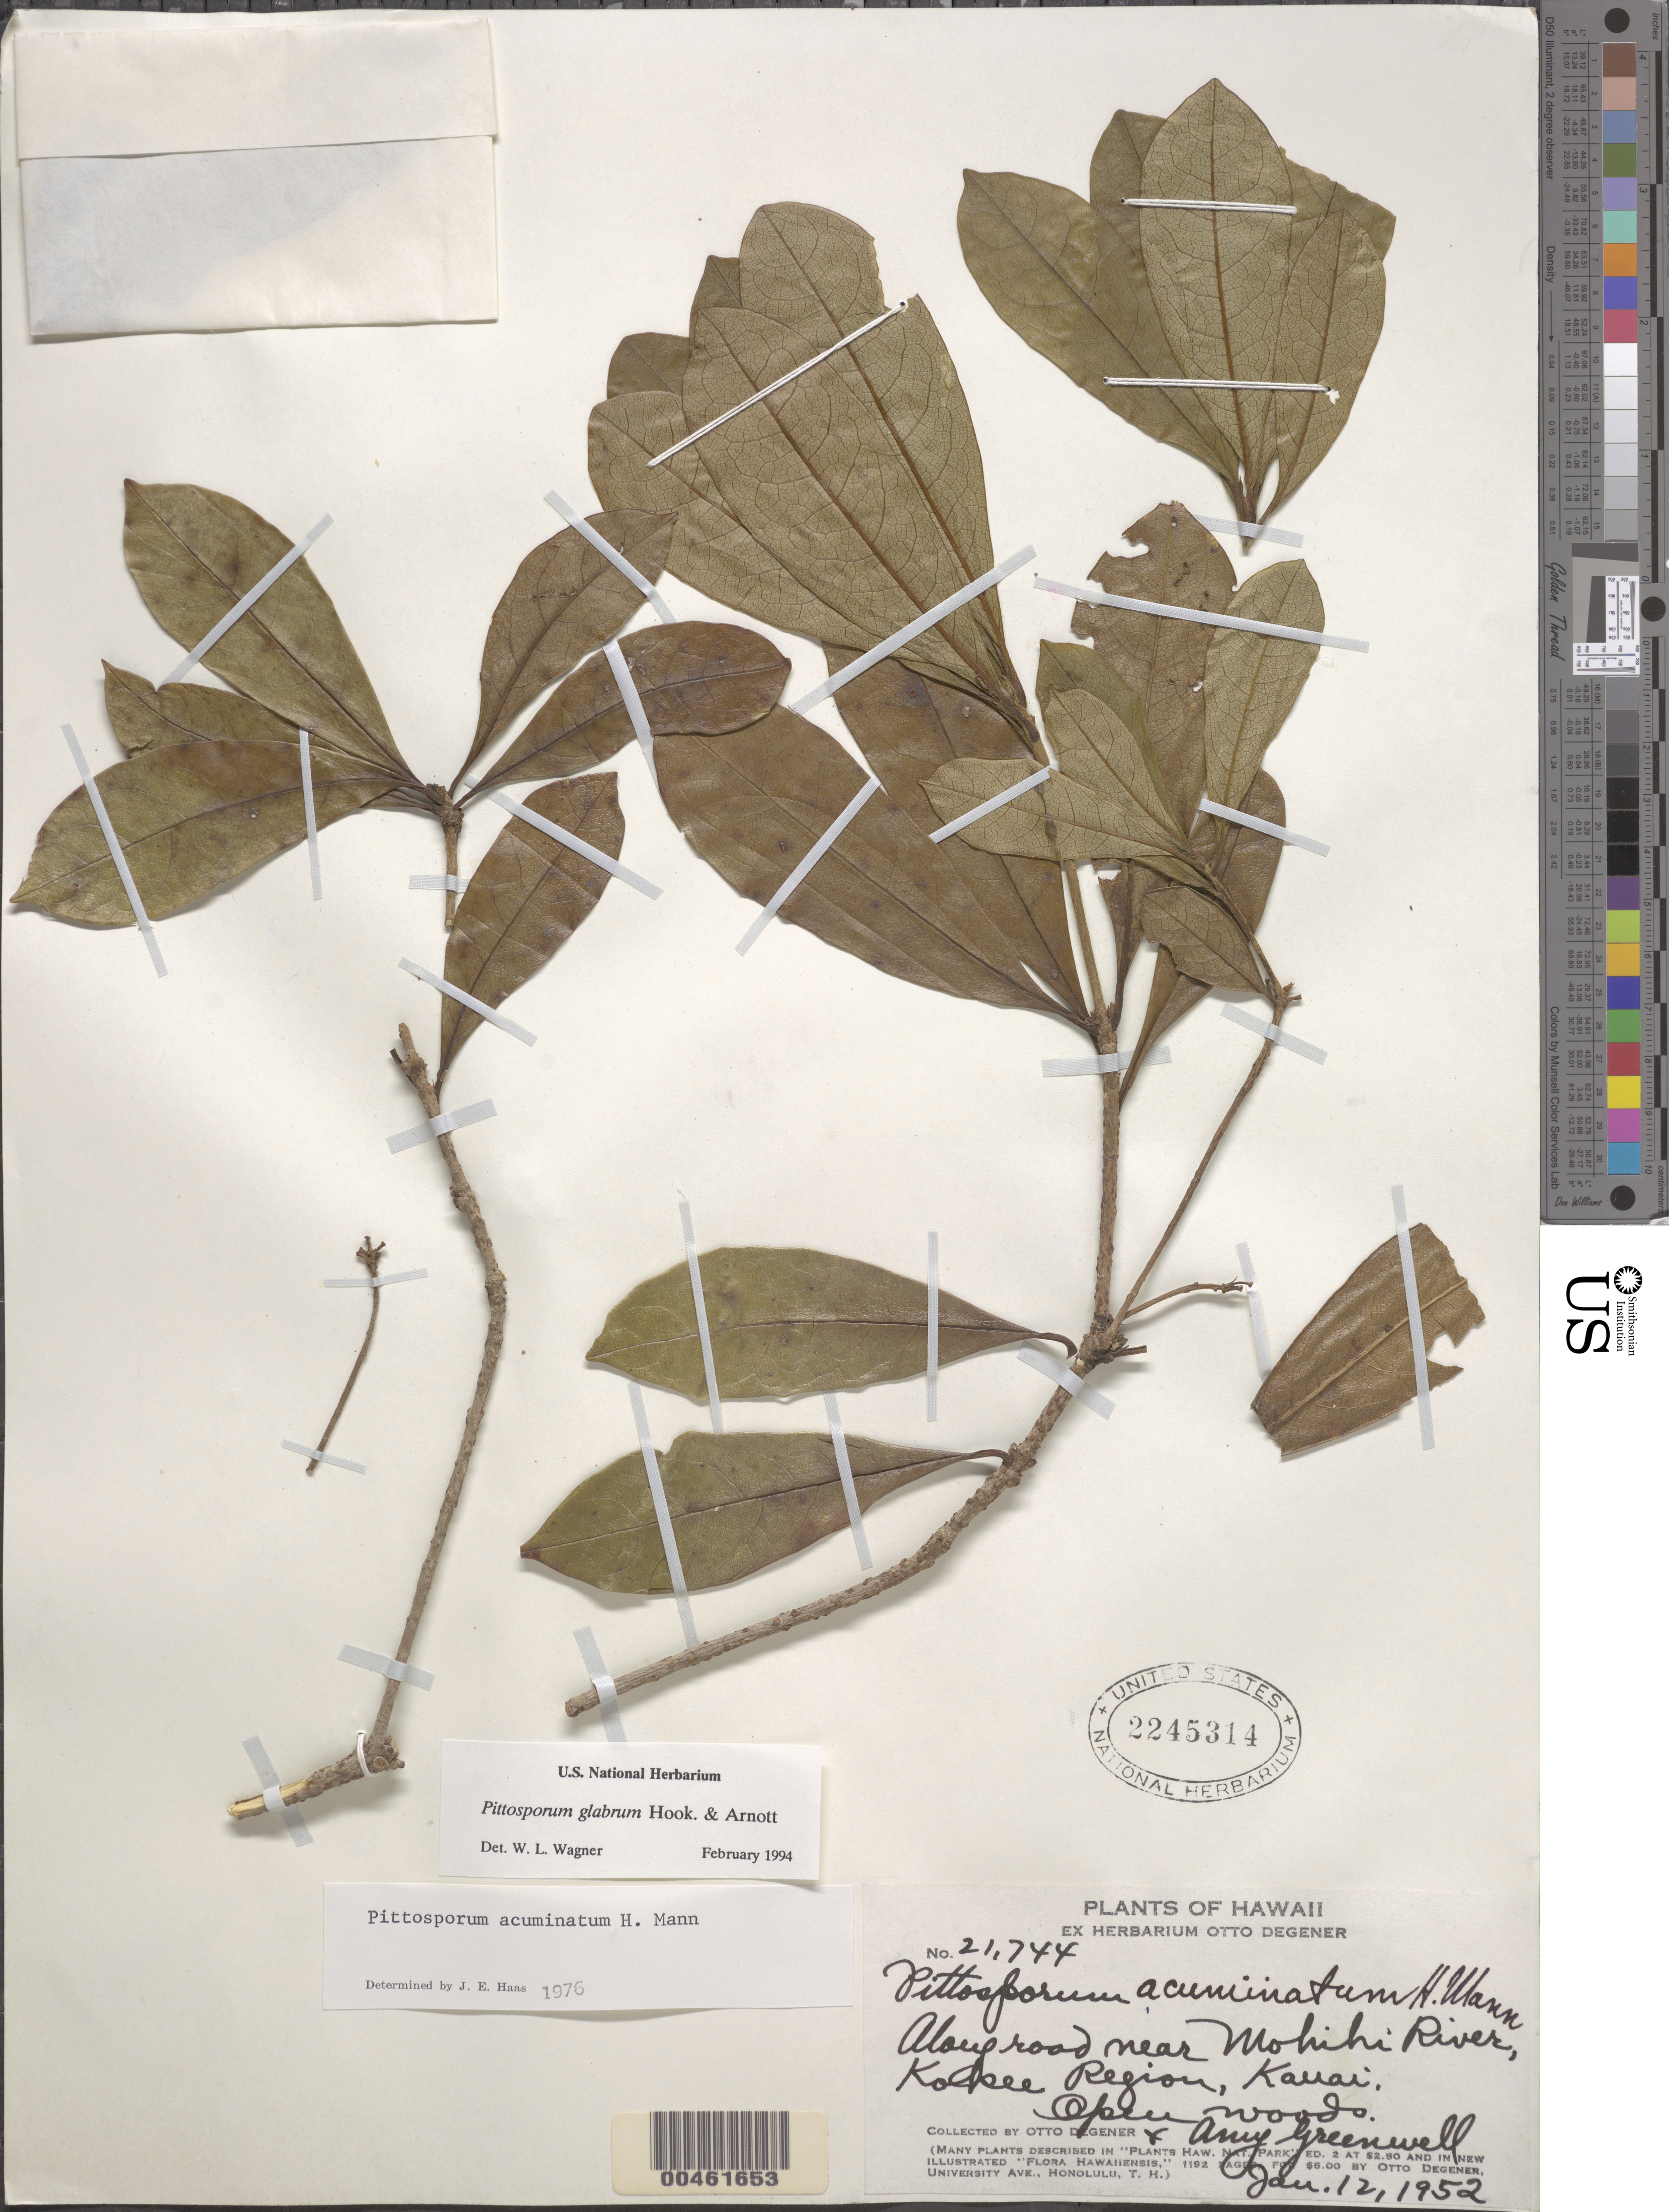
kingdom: Plantae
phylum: Tracheophyta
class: Magnoliopsida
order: Apiales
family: Pittosporaceae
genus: Pittosporum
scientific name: Pittosporum glabrum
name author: Hook. & Arn.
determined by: Wagner, W. L., (BOT), Smithsonian Institution - National Museum of Natural History (UNITED STATES)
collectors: O. Degener & A. B. Greenwell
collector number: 21744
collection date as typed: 12 Jan 1952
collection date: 1952-01-12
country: United States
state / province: Hawaii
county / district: Kauai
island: Kaua'i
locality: Along road near Mohihi River, Kokee Region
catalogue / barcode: US 2245314